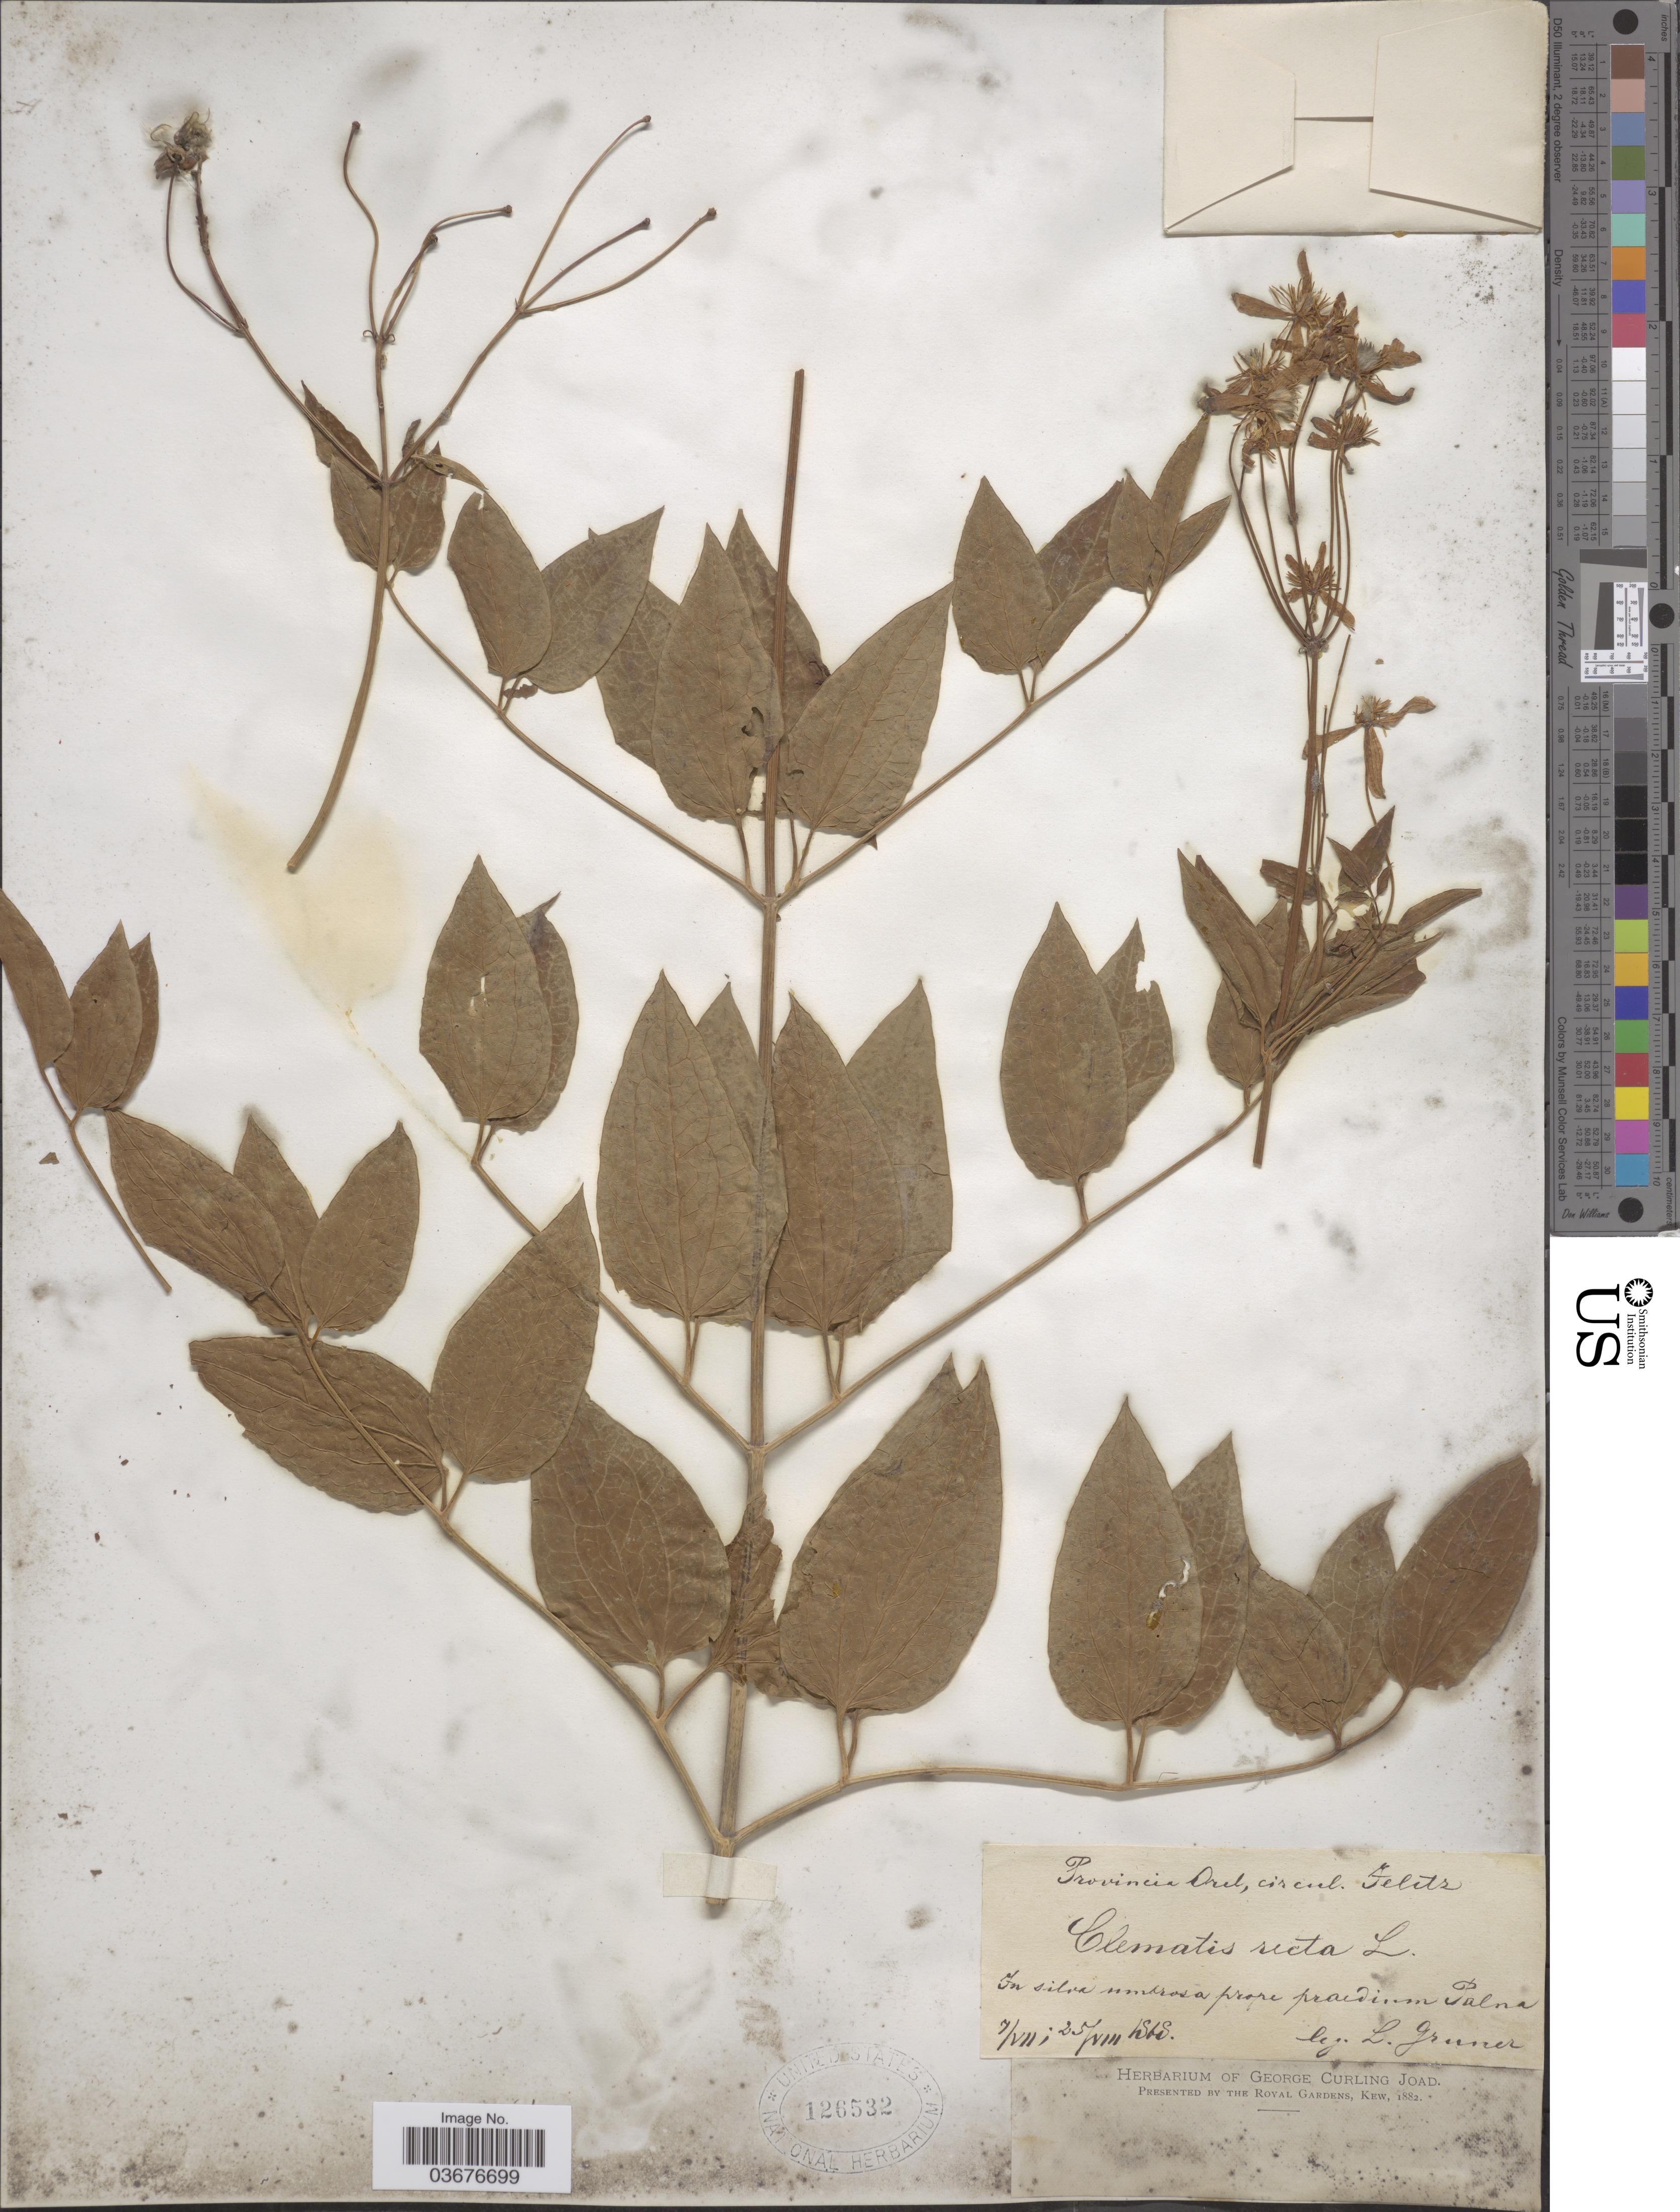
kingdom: Plantae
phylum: Tracheophyta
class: Magnoliopsida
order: Ranunculales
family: Ranunculaceae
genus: Clematis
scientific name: Clematis recta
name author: L.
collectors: L. F. Gruner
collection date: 1868-07-07/1868-08-25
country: Russian Federation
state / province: Oryol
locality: Provincia Orel, circul Felitz. In silva umbrosa prope praedium Palna.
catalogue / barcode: US 126532